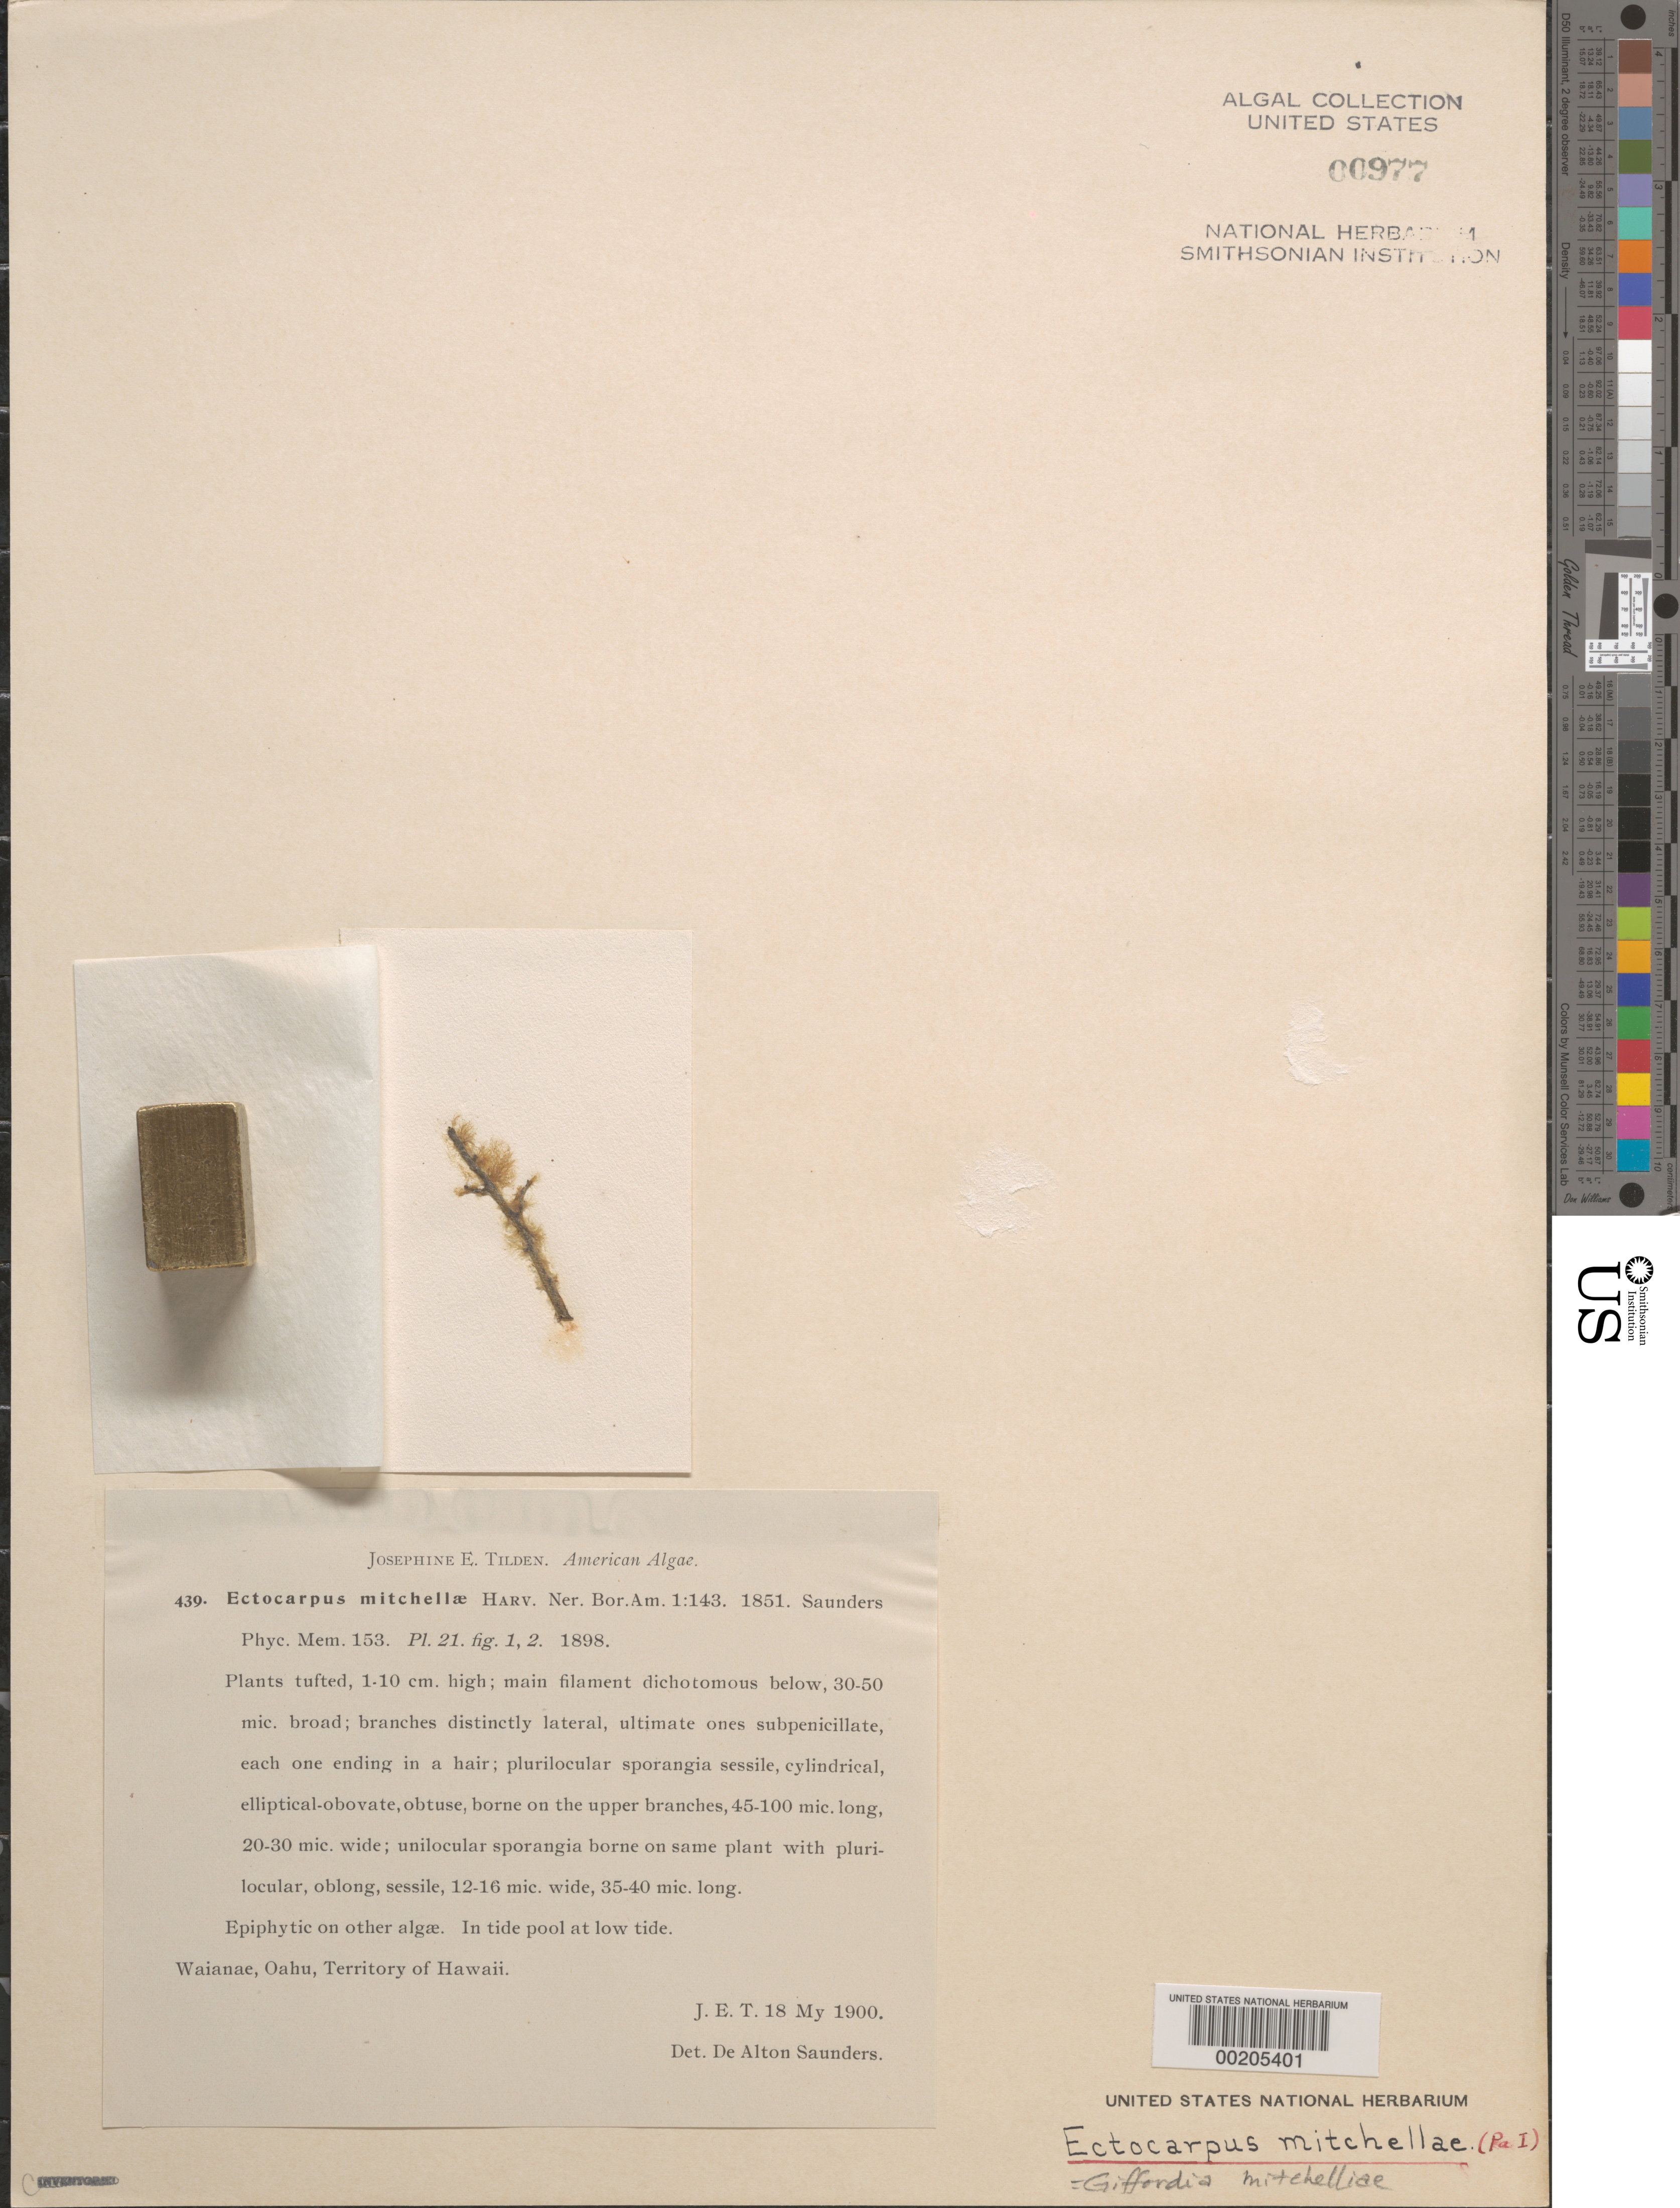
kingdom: Chromista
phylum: Ochrophyta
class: Phaeophyceae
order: Ectocarpales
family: Acinetosporaceae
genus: Feldmannia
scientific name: Feldmannia mitchelliae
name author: (Harv.) H.-S. Kim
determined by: Algae name updating Project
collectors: J. E. Tilden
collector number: GJH 439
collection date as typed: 18 May 1900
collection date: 1900-05-18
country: United States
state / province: Hawaii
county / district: Honolulu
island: Oahu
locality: Waianae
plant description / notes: Tilden, American Algae, as Ectocarpus mitchellae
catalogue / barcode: US 977